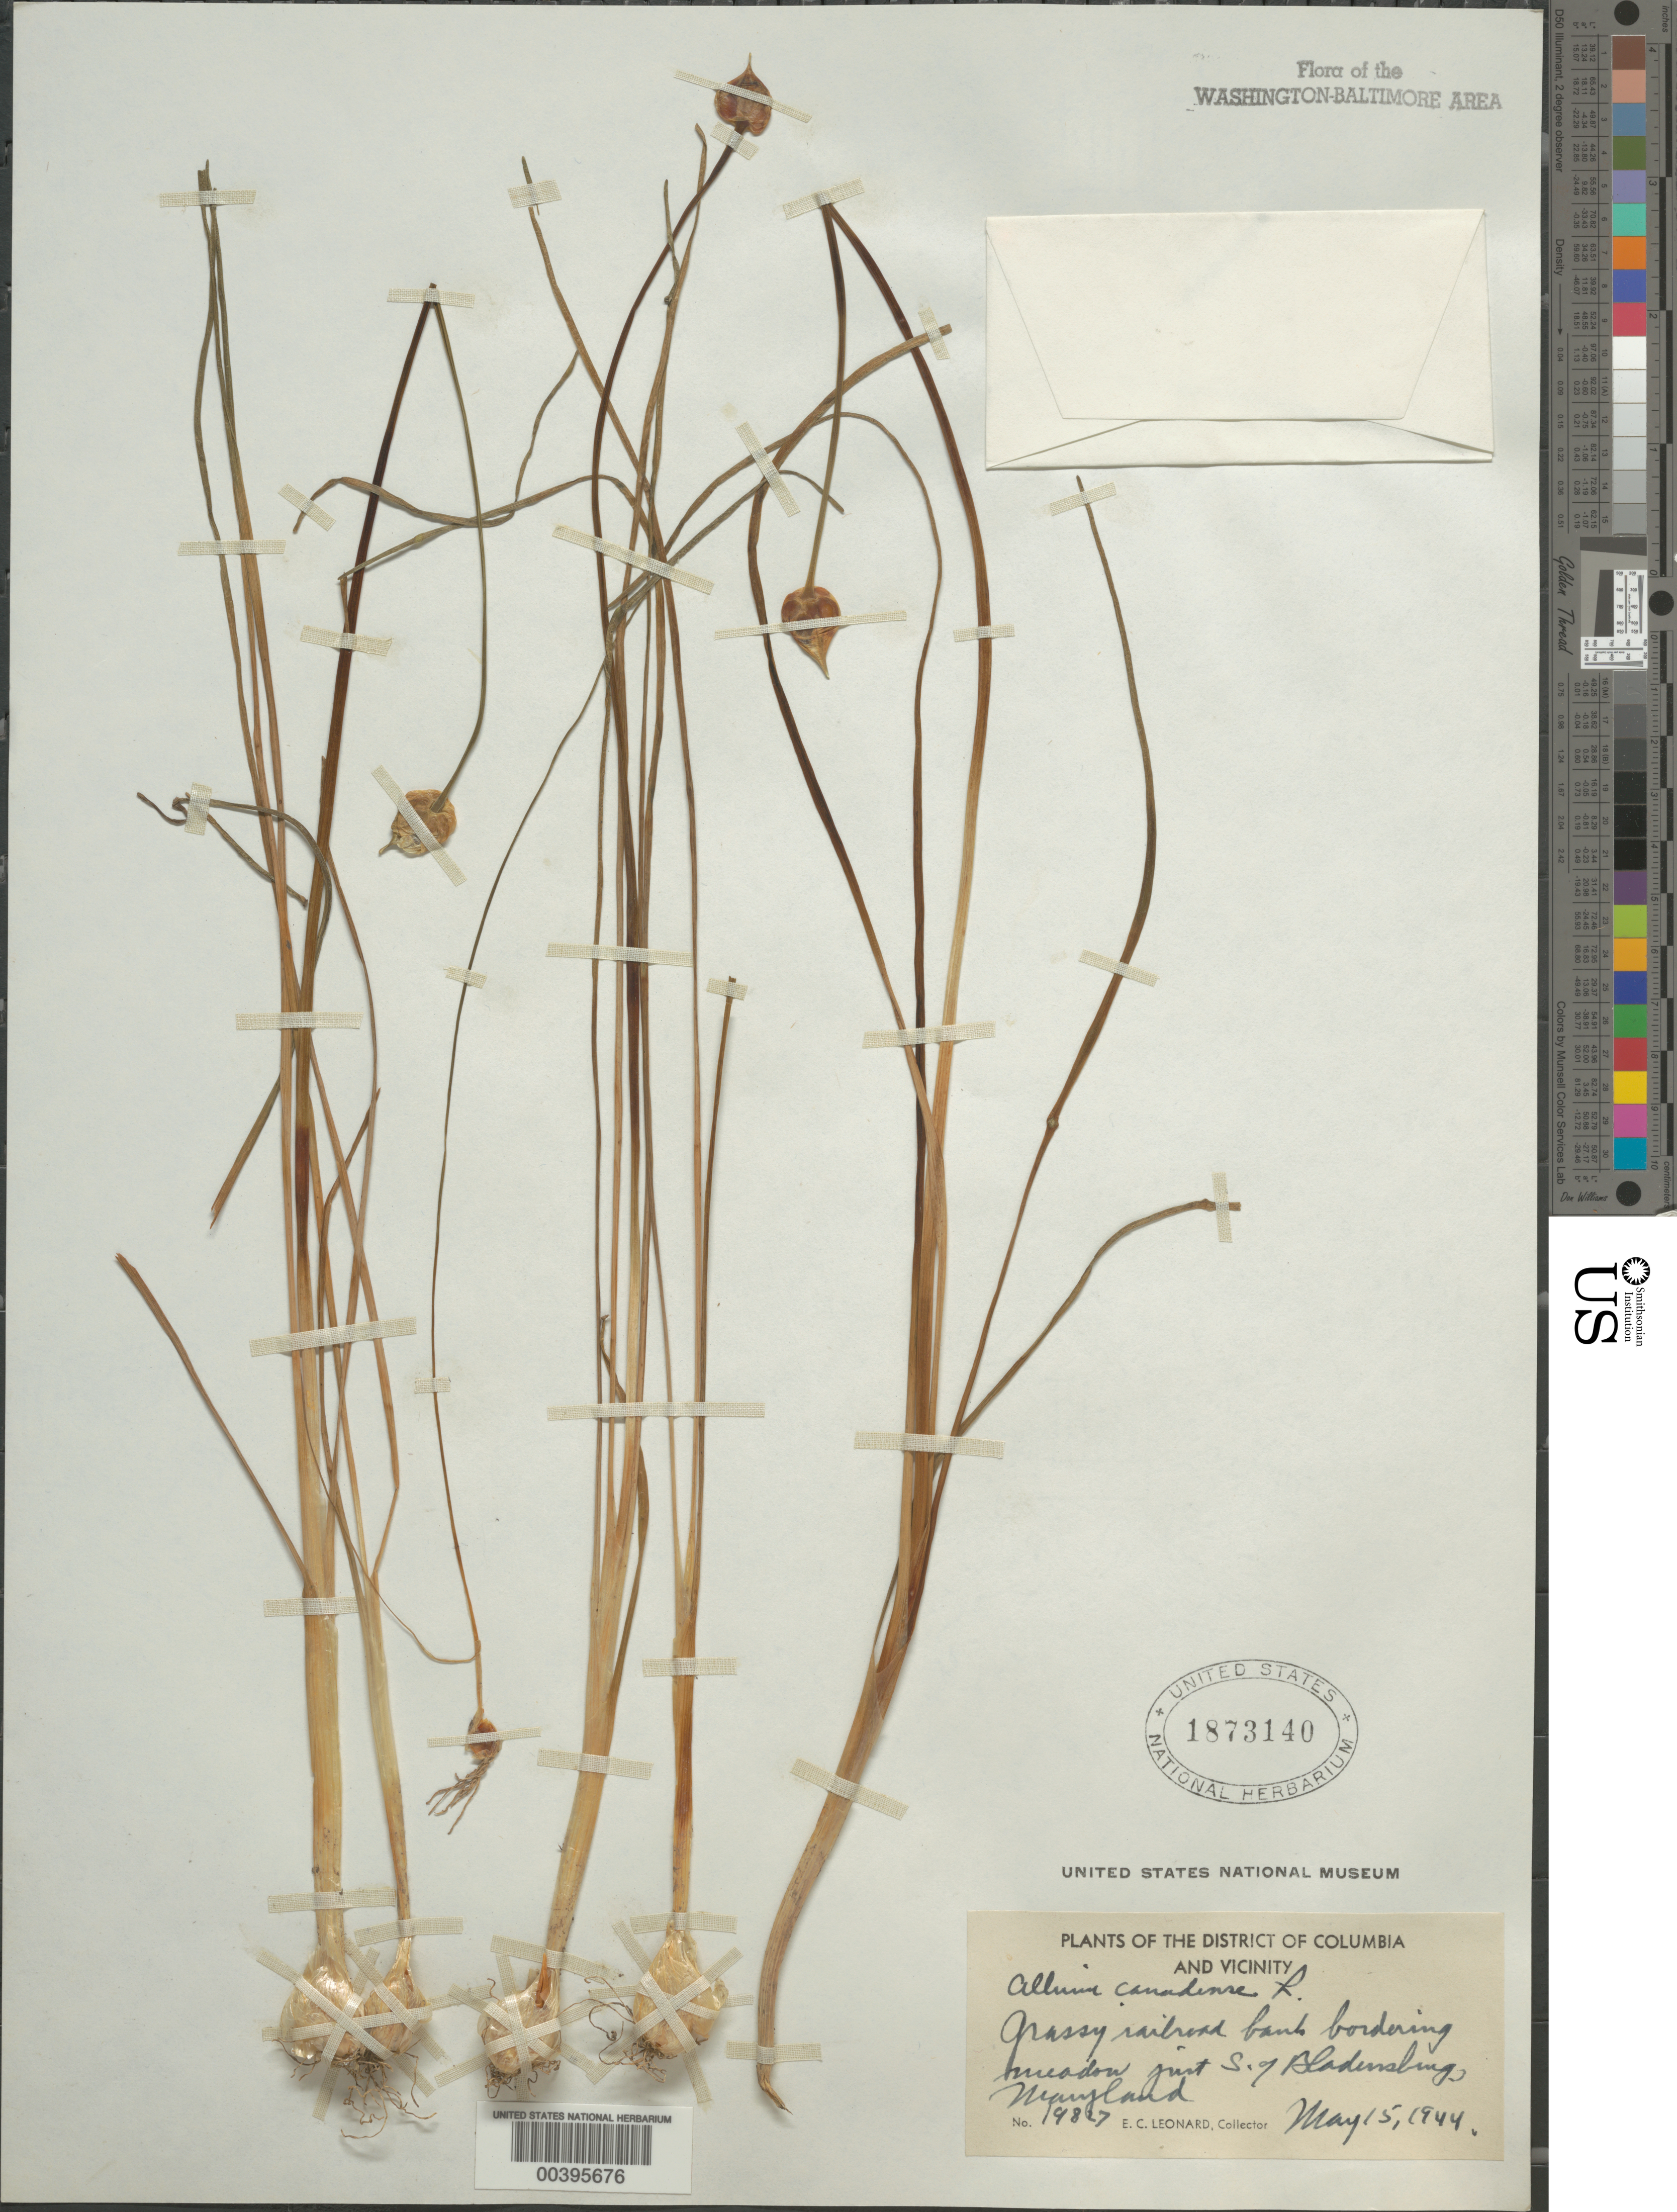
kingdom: Plantae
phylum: Tracheophyta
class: Liliopsida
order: Asparagales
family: Amaryllidaceae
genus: Allium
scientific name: Allium canadense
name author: L.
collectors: E. C. Leonard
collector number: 19827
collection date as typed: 15 May 1944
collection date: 1944-05-15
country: United States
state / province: Maryland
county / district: Prince George's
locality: South of Bladensburg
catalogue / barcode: US 1873140